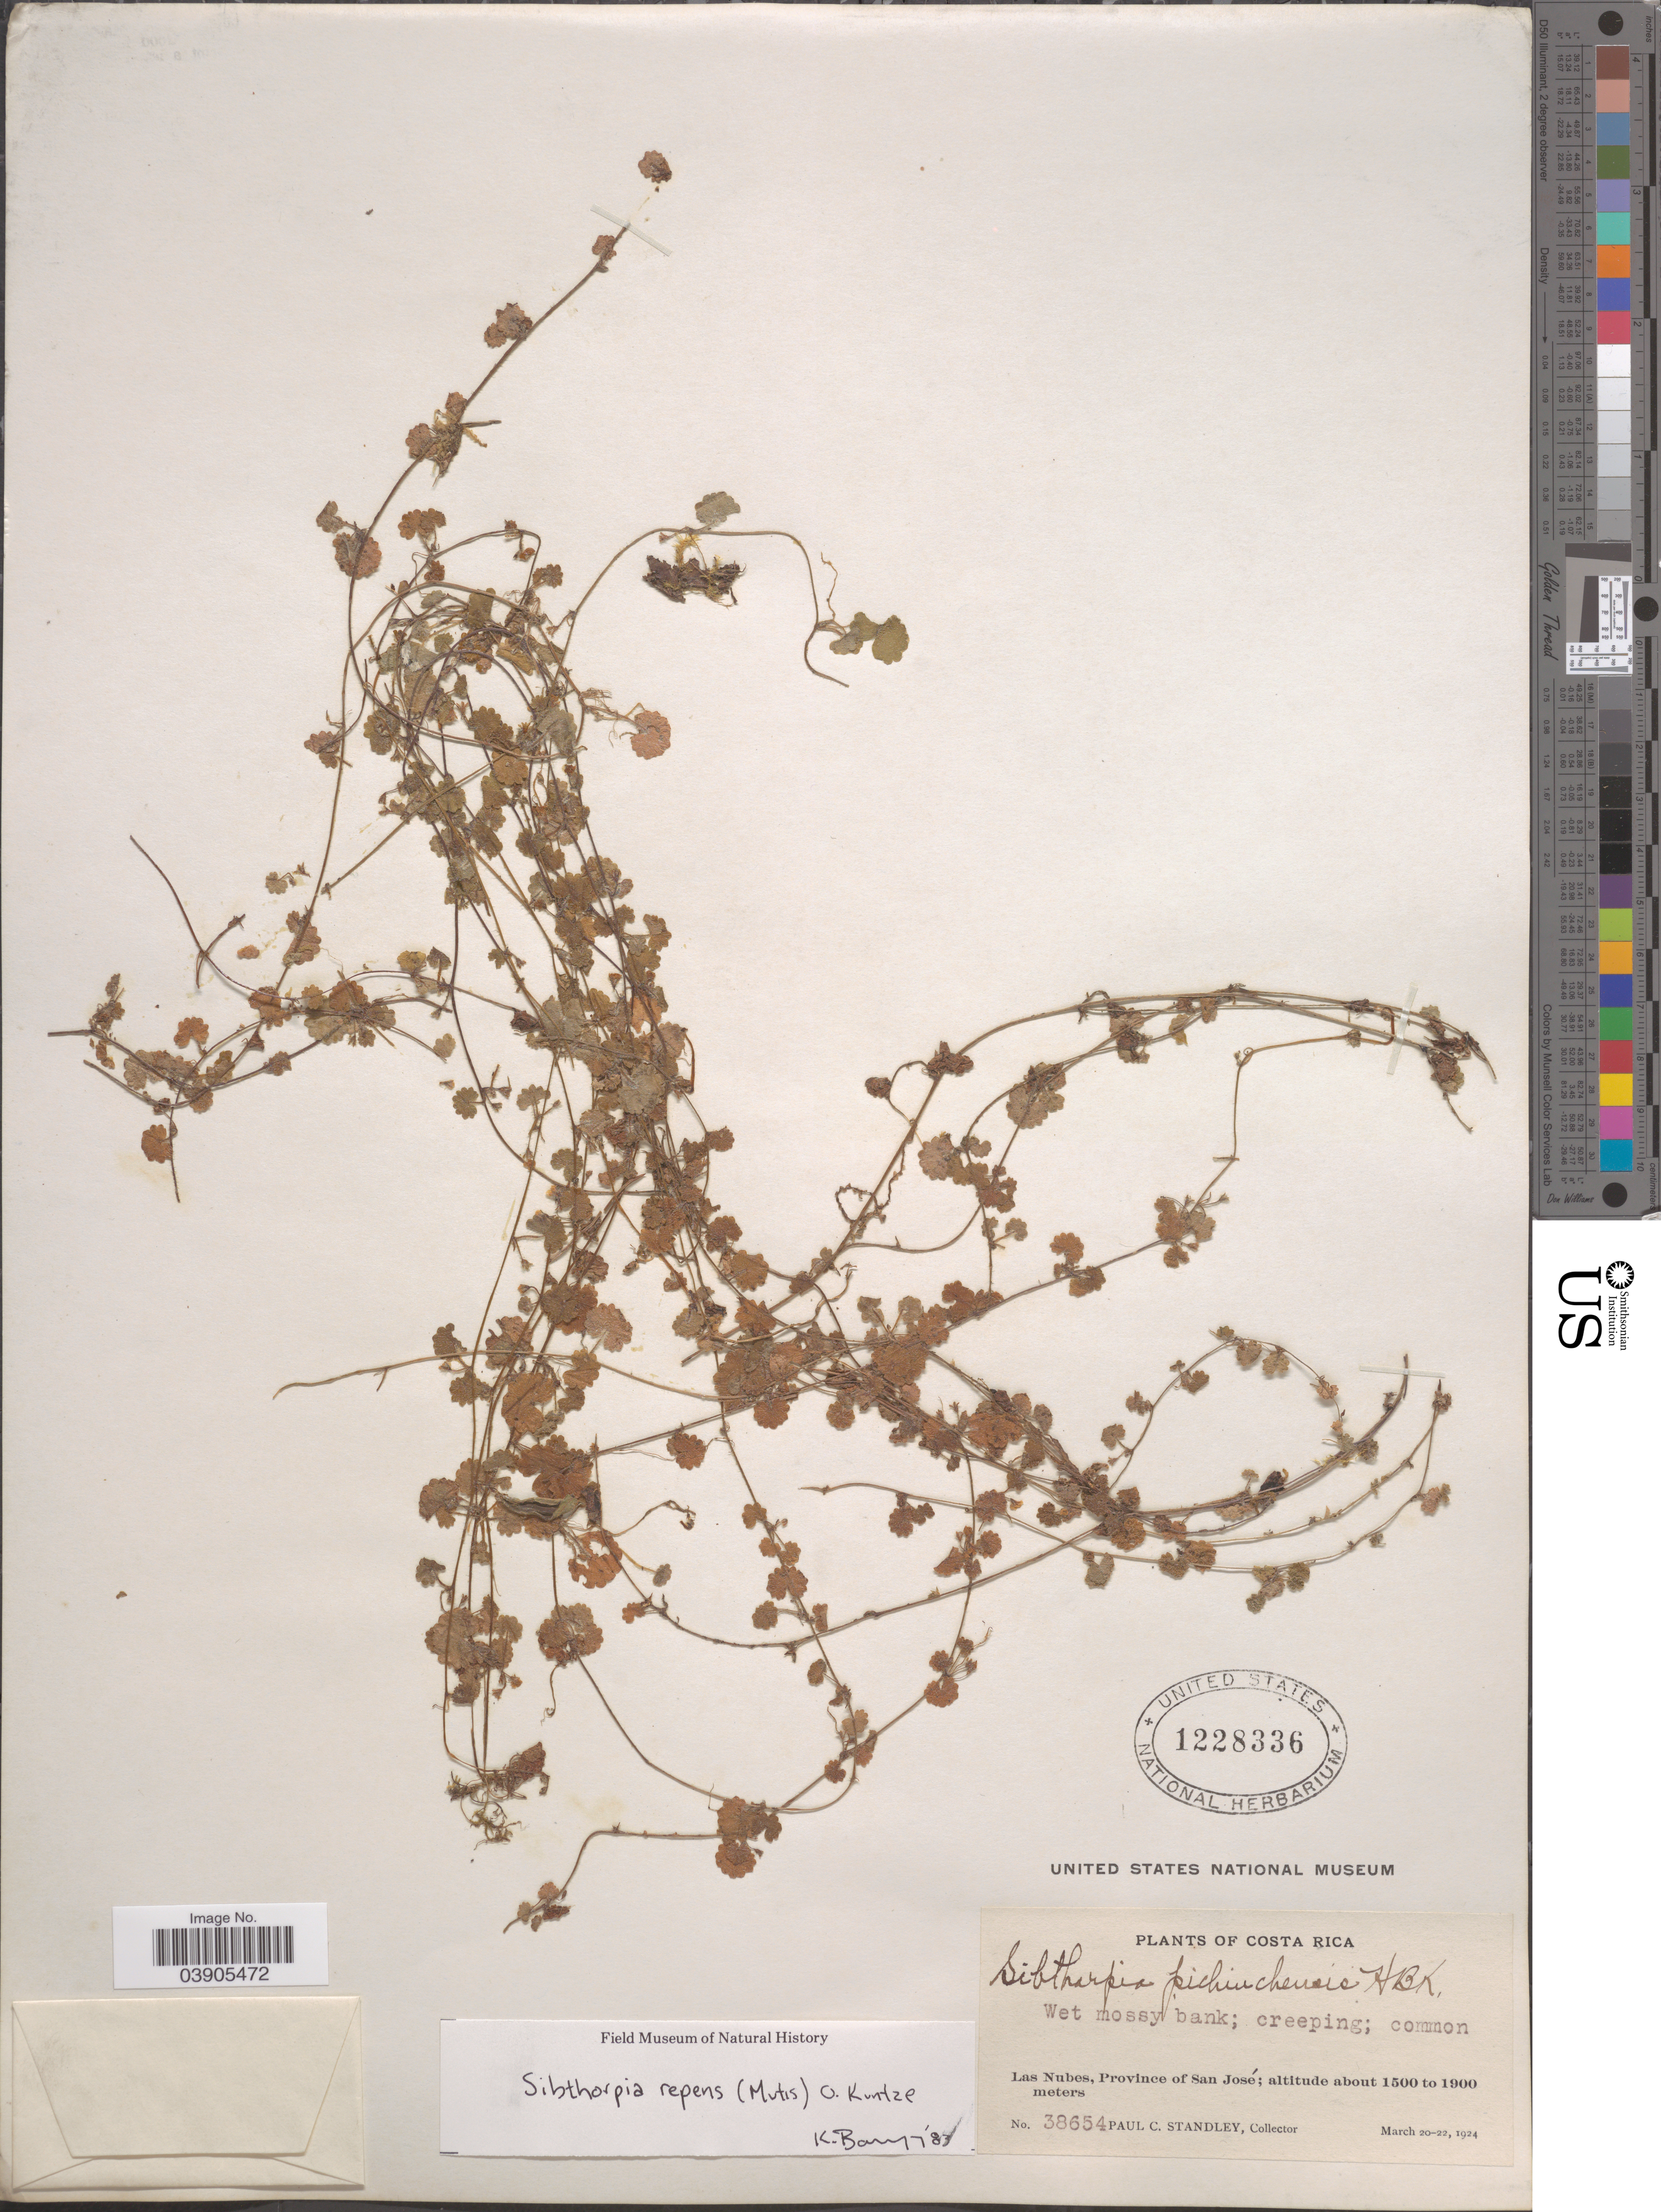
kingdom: Plantae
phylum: Tracheophyta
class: Magnoliopsida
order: Lamiales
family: Plantaginaceae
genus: Sibthorpia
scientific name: Sibthorpia repens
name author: (L.) Kuntze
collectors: P. C. Standley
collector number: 38654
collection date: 1924-03-20/1924-03-22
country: Costa Rica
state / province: San José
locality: Las Nubes.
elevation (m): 1500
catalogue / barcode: US 1228336